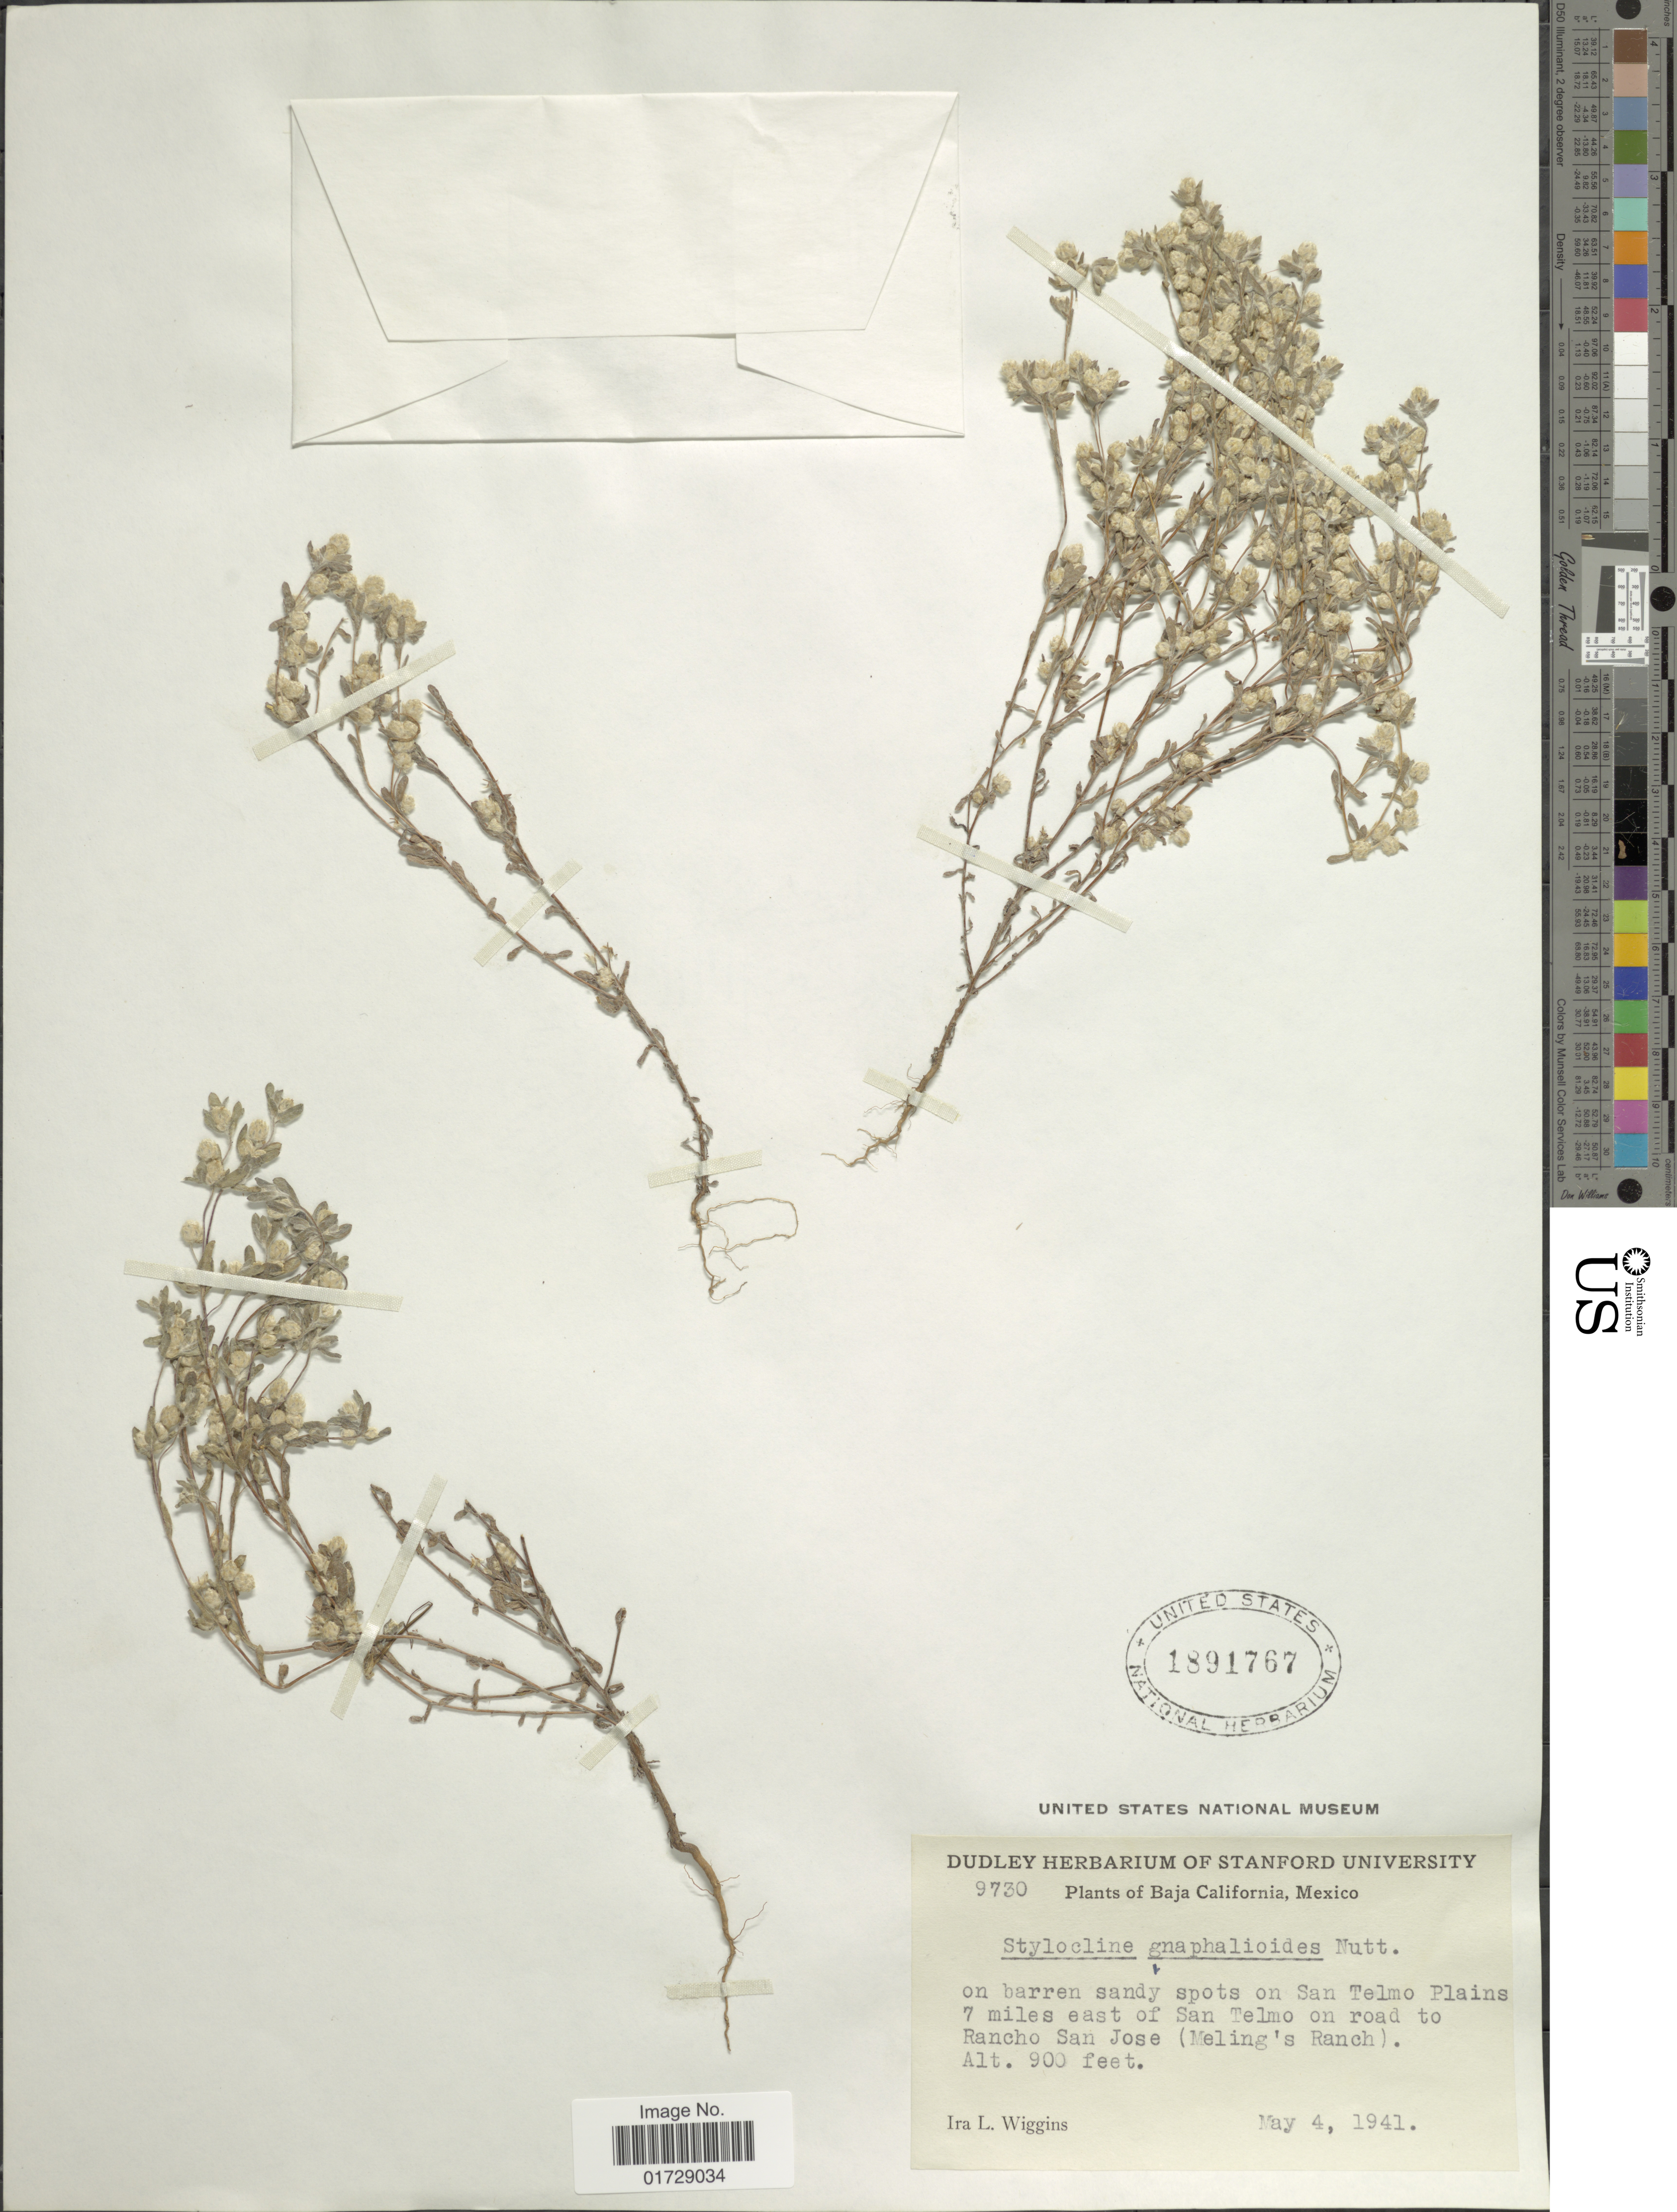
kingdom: Plantae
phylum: Tracheophyta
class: Magnoliopsida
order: Asterales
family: Asteraceae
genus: Stylocline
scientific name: Stylocline gnaphalioides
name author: Nutt.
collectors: I. L. Wiggins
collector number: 9730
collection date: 1941-05-04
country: Mexico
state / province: Baja California Sur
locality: On barren sandy spots on San Telmo Plains, 7 miles east of San Telmo on road to Rancho San Jose (Meling's Ranch)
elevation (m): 274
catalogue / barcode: US 1891767